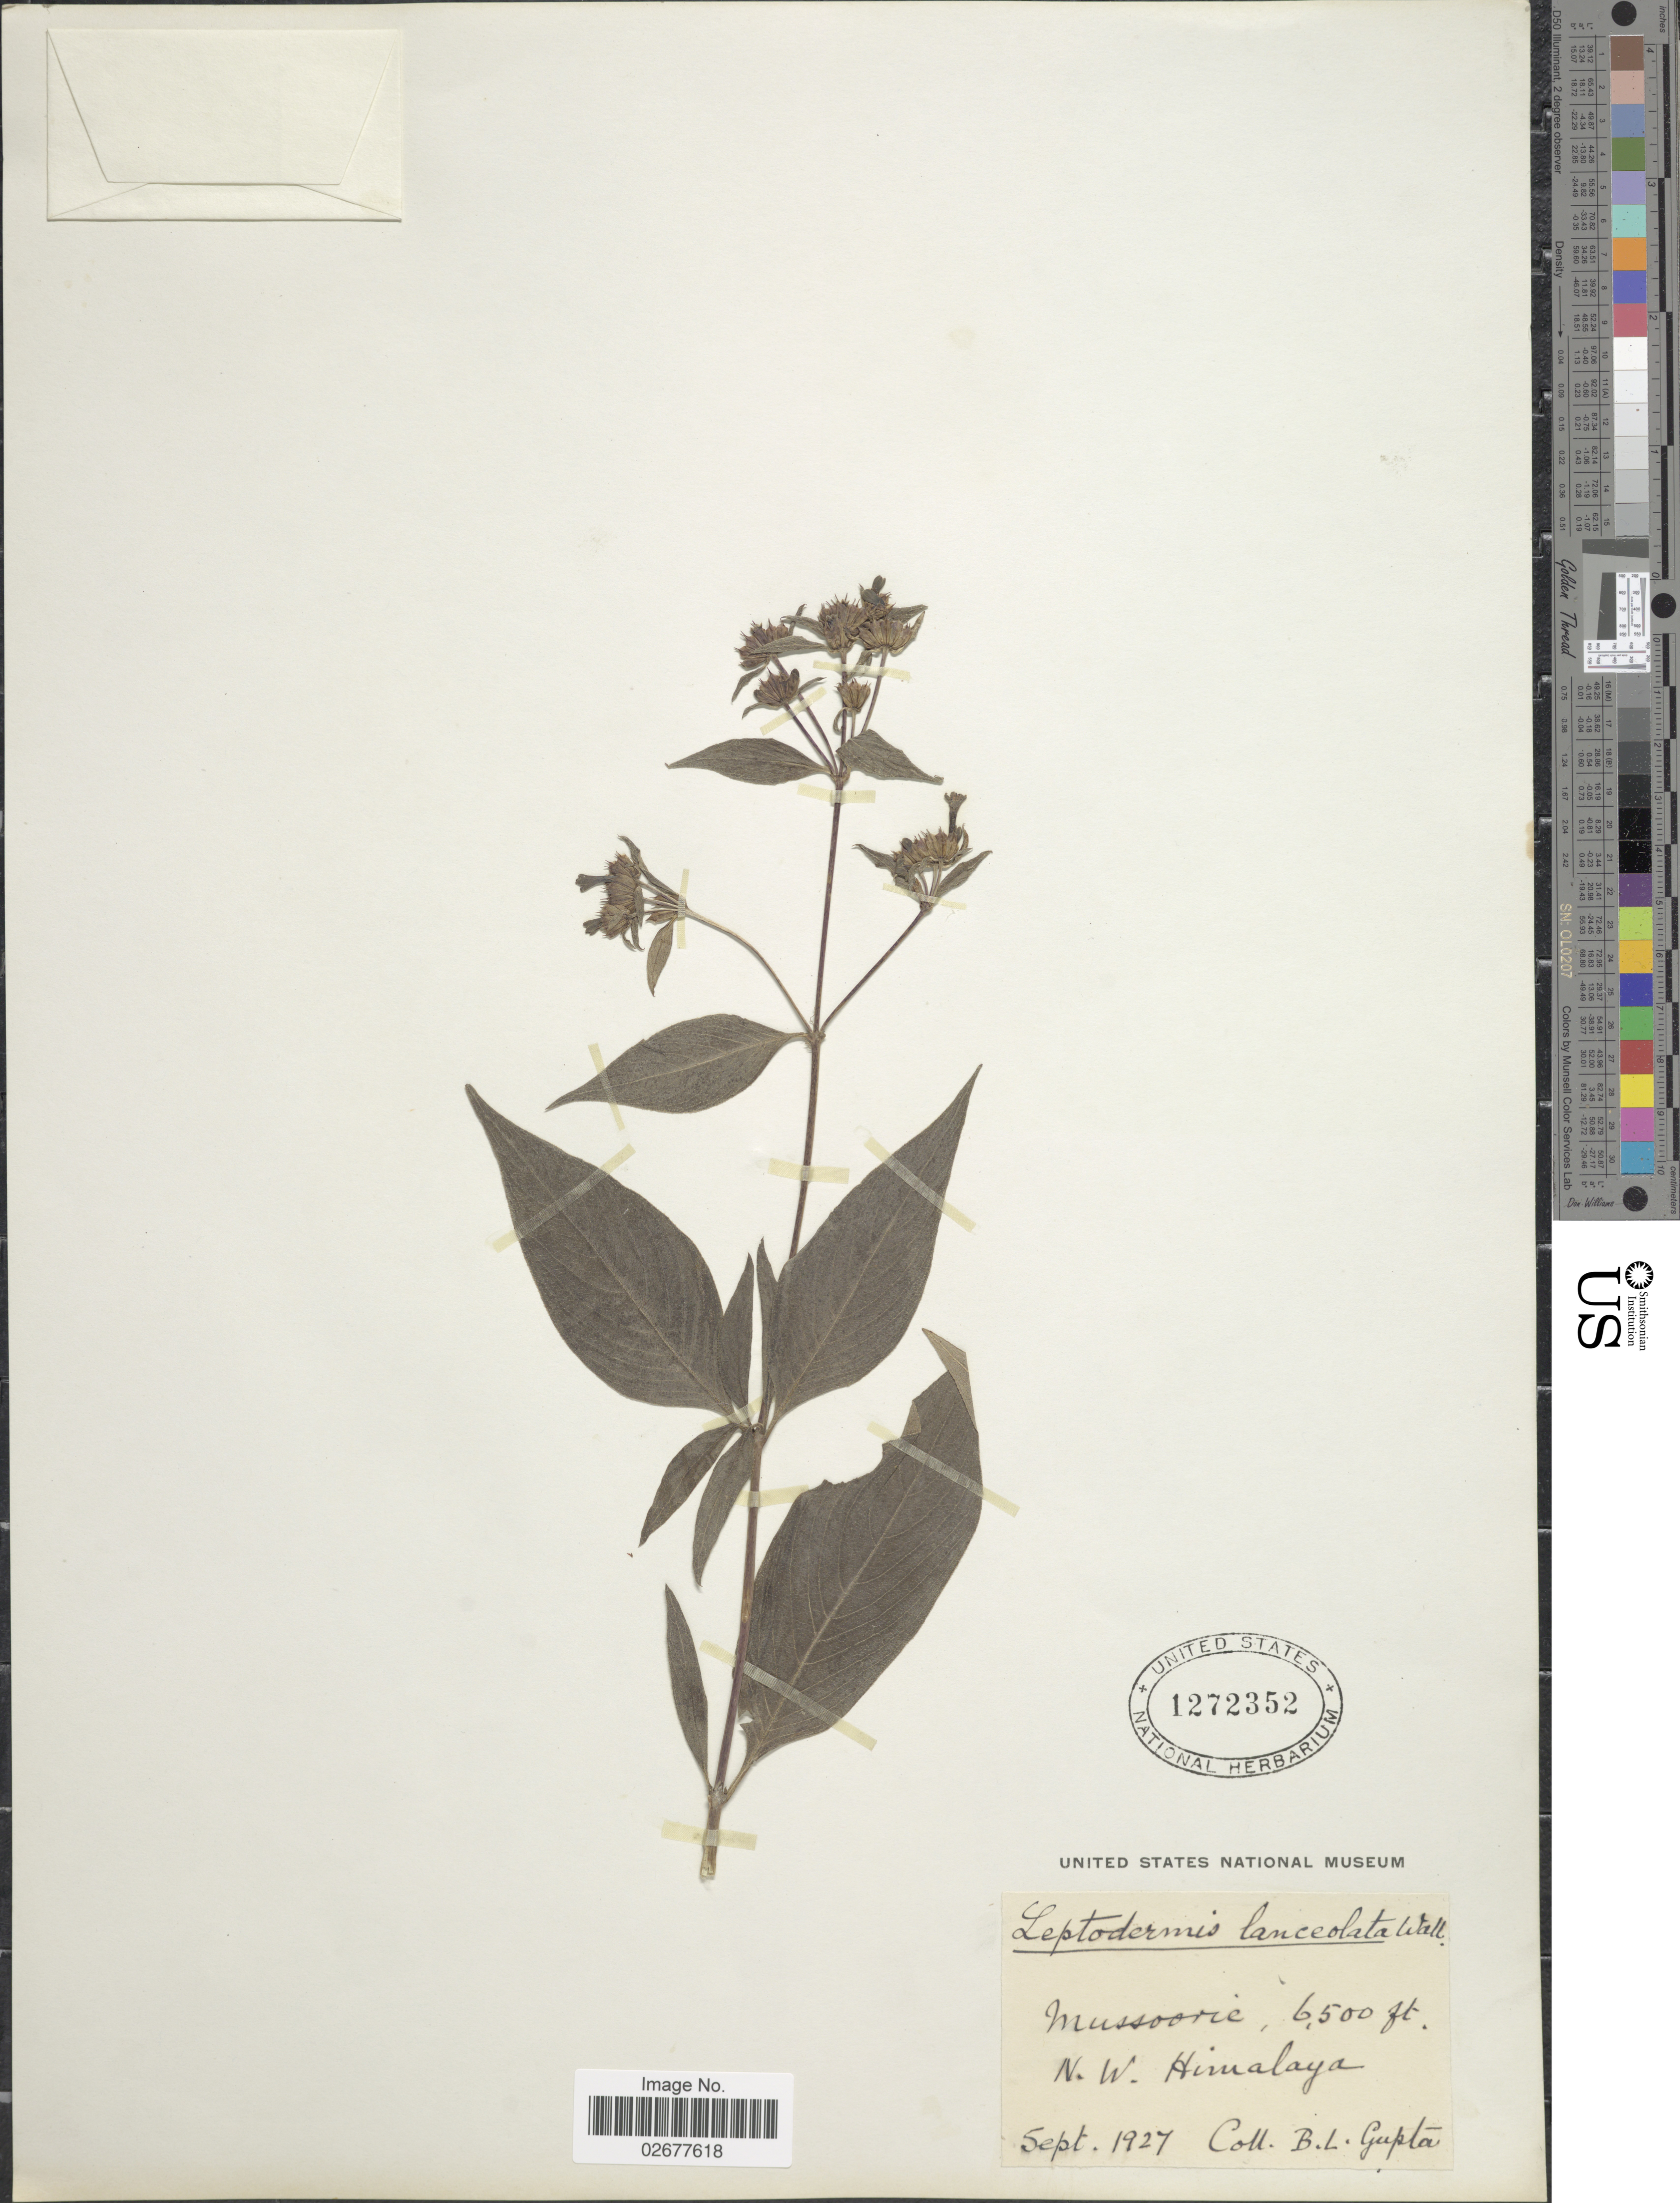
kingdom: Plantae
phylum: Tracheophyta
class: Magnoliopsida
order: Gentianales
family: Rubiaceae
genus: Leptodermis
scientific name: Leptodermis lanceolata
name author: Wall.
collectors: B. L. Gupta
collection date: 1927-09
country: India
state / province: Uttarakhand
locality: Mussoorie, N.W. Himalaya.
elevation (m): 1981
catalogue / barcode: US 1272351